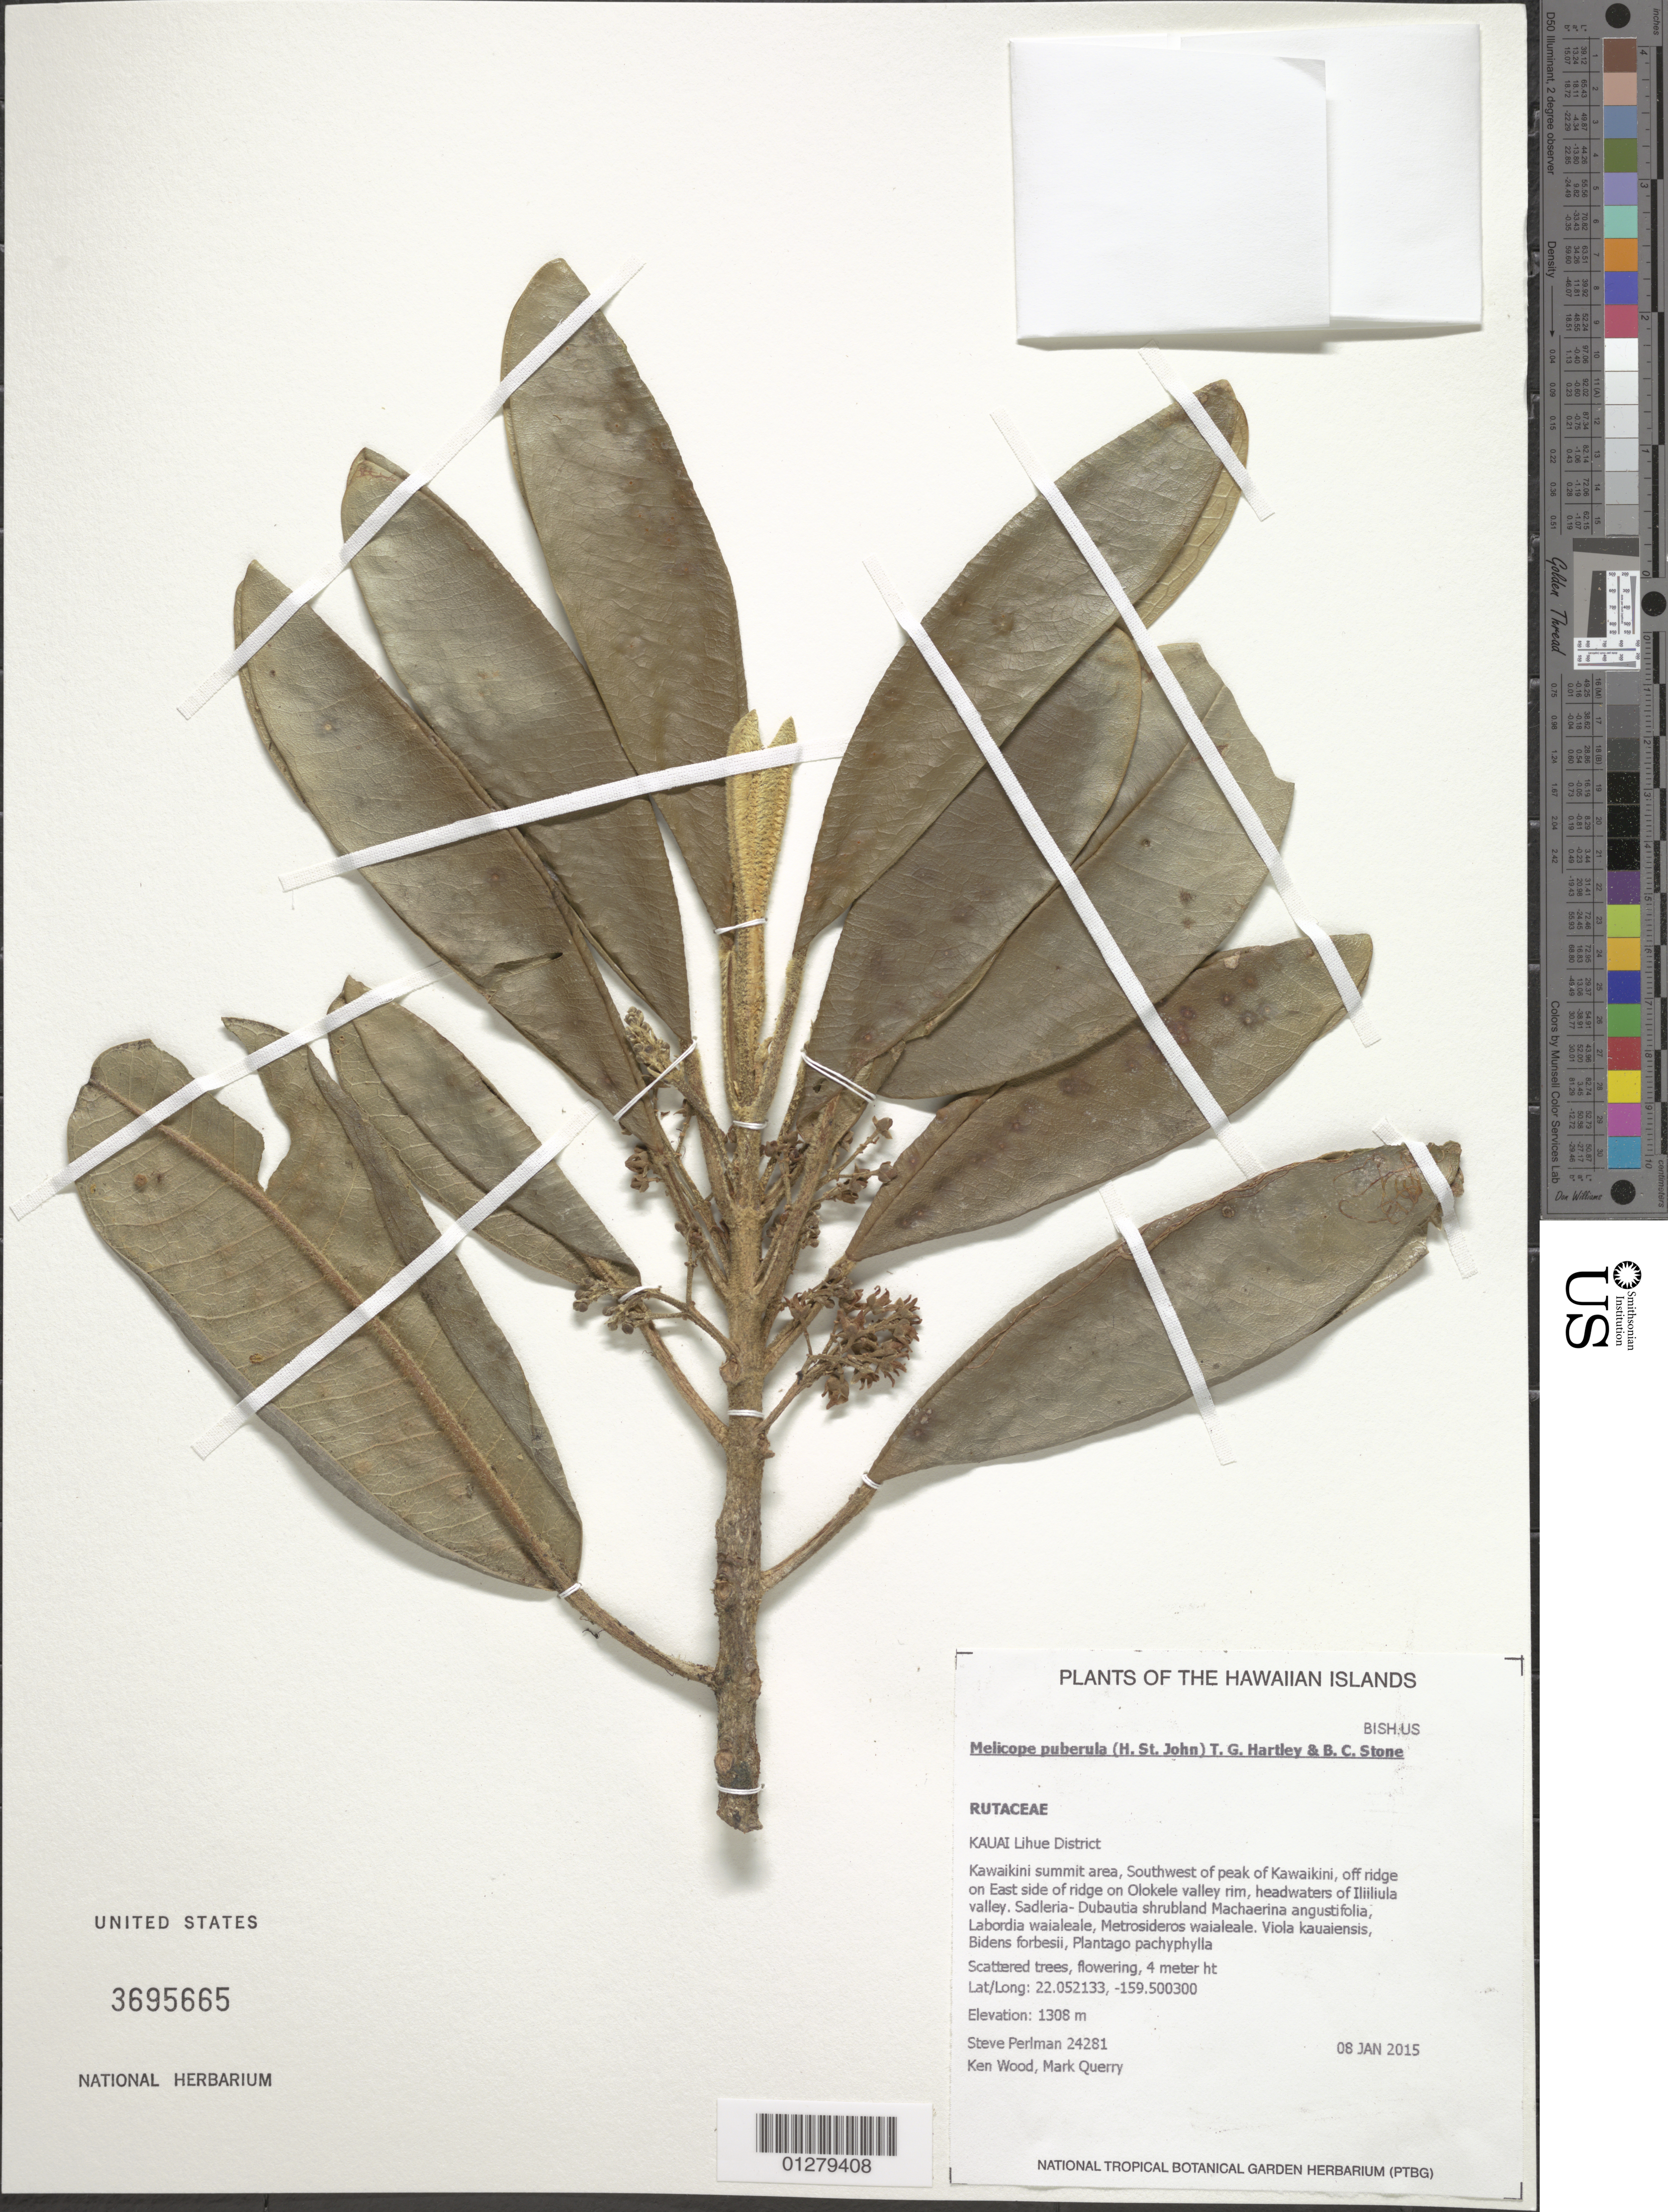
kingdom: Plantae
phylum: Tracheophyta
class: Magnoliopsida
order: Sapindales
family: Rutaceae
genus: Melicope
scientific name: Melicope puberula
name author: (H. St. John) T.G. Hartley & B.C. Stone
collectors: S. P. Perlman, K. R. Wood & M. Query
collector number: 24281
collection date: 2015-01-08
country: United States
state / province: Hawaii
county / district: Kauai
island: Kaua'i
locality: Lihue District, Kawaikini summit area, southwest of peak of Kawaikini, off ridge on east side of ridge on Olokele valley rim, headwaters of Iliiliula valley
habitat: Shrubland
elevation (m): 1308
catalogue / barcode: US 3695665